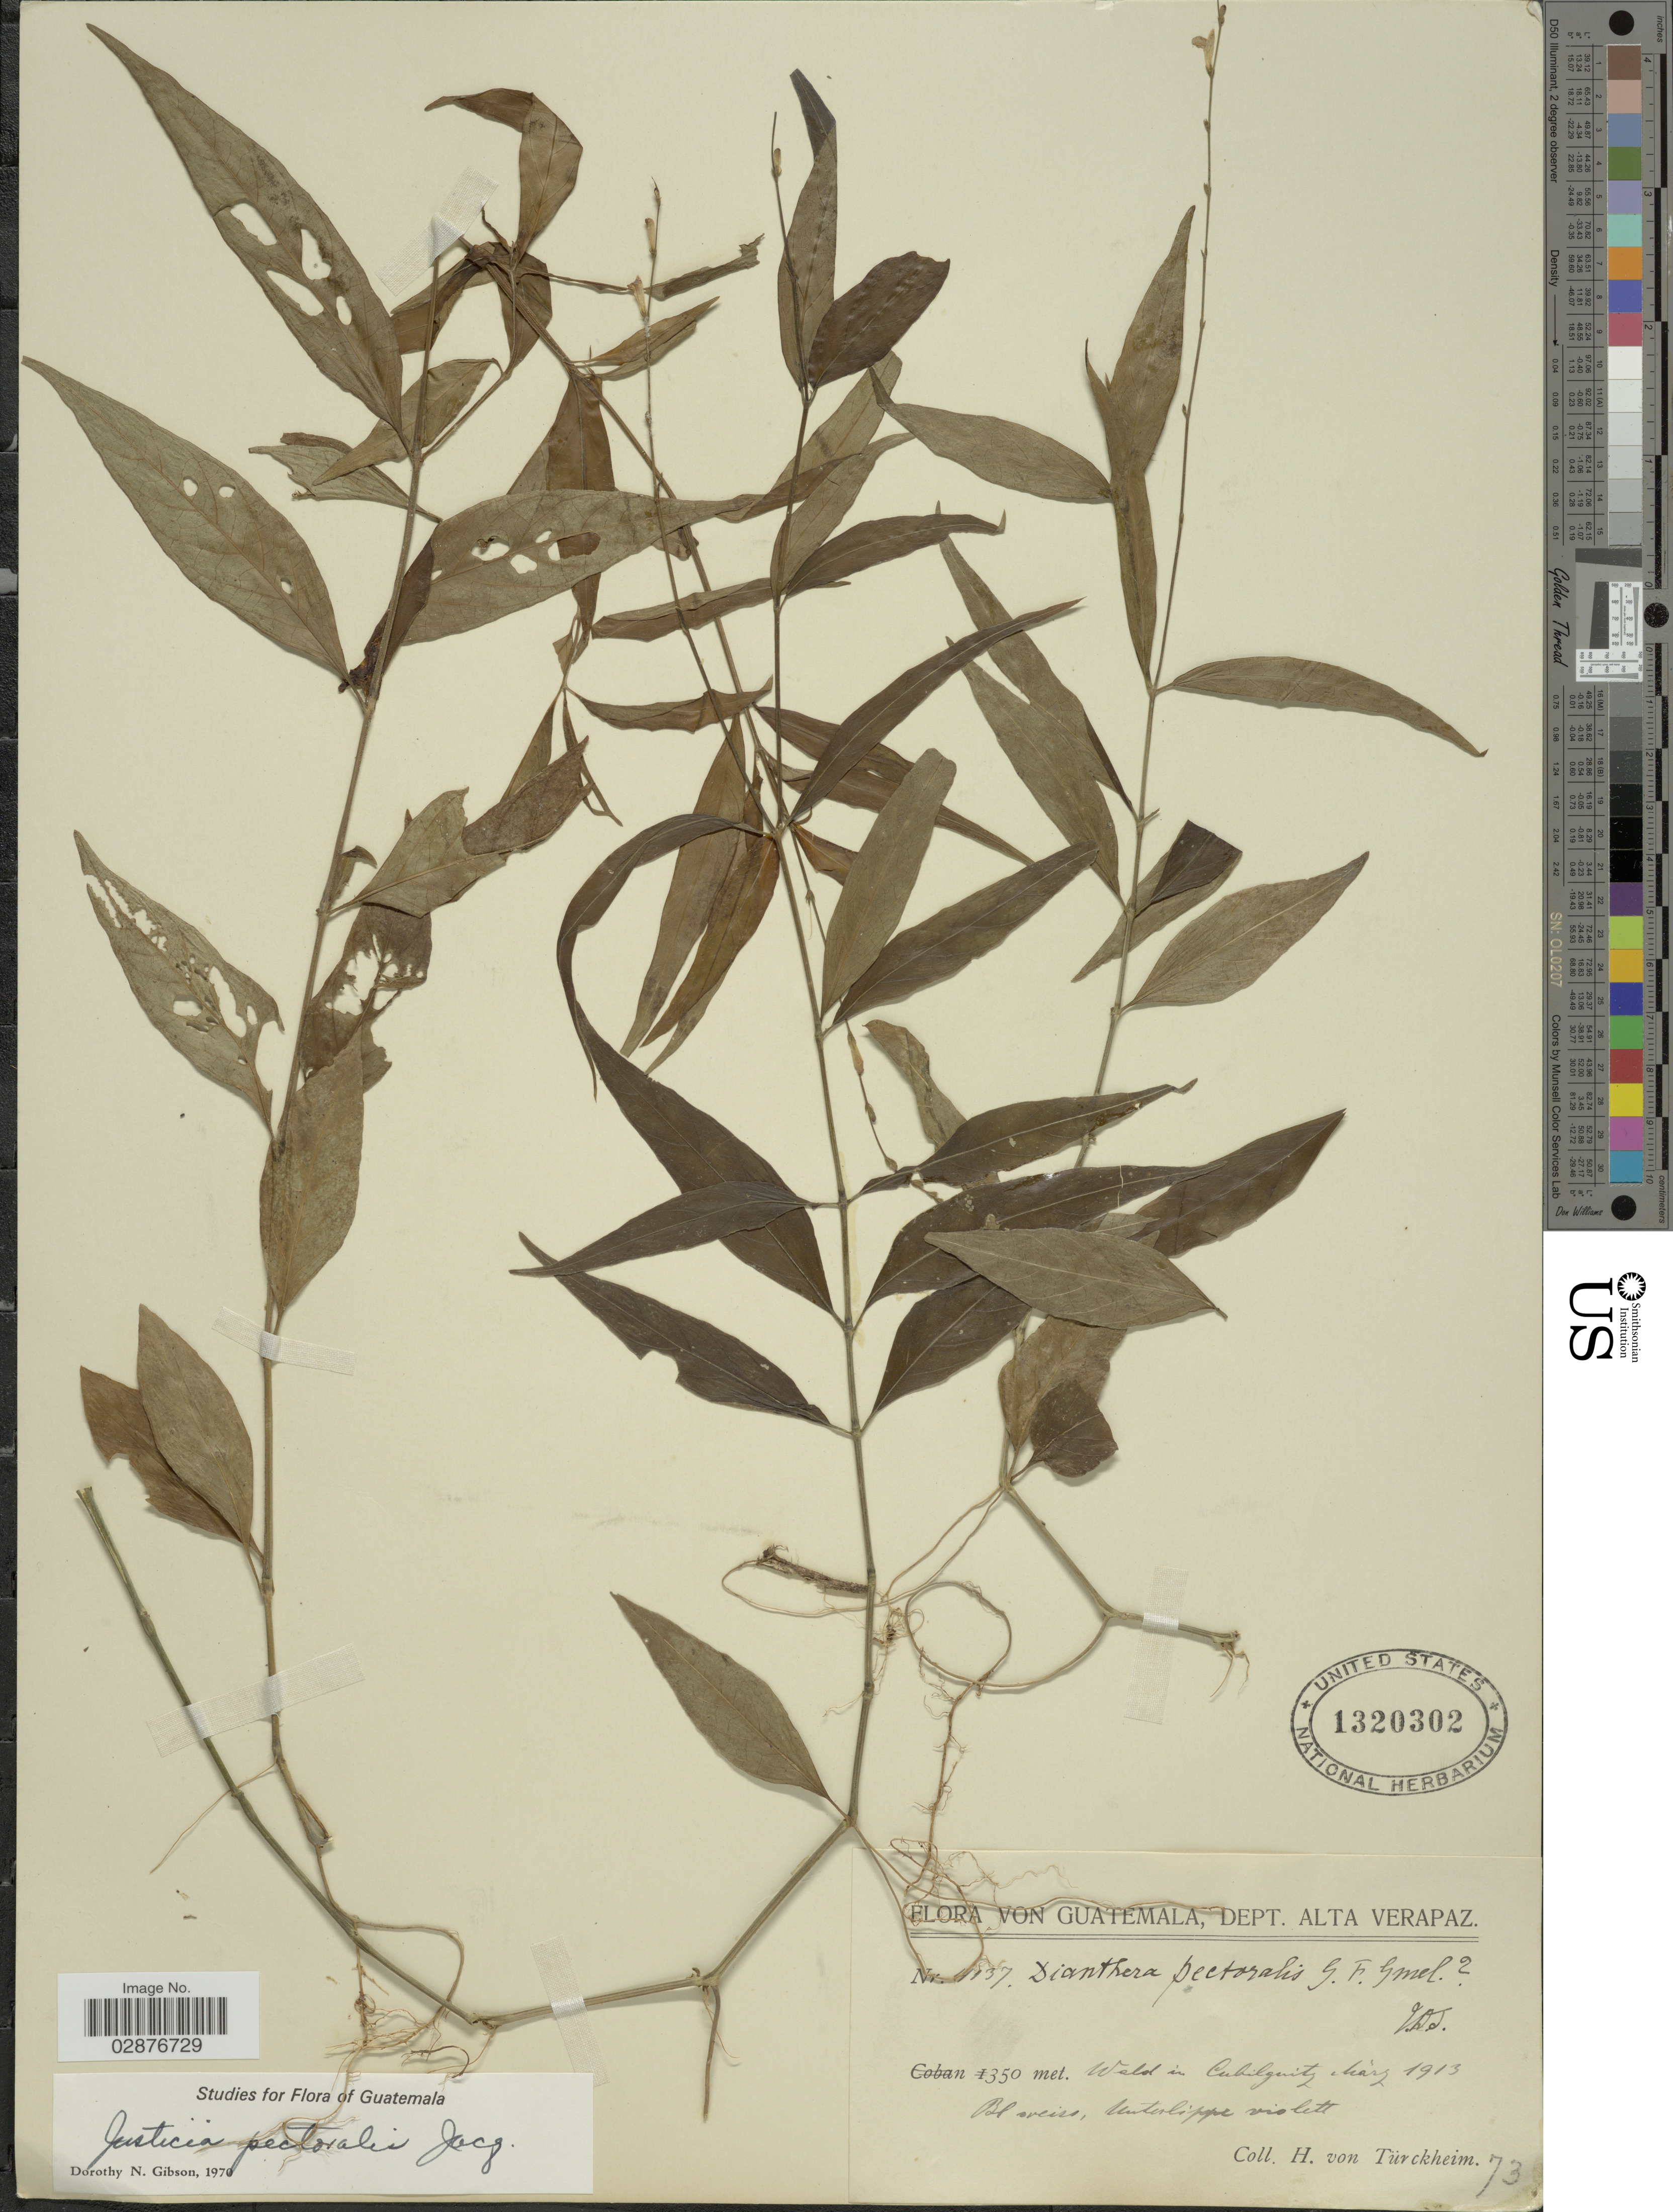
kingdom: Plantae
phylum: Tracheophyta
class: Magnoliopsida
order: Lamiales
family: Acanthaceae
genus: Justicia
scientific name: Justicia pectoralis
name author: Jacq.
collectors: H. von Türckheim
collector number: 4137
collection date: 1913-03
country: Guatemala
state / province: Alta Verapaz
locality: Dept. Alta Verapaz, Wald in Cubilguitz.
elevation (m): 1350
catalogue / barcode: US 1320302